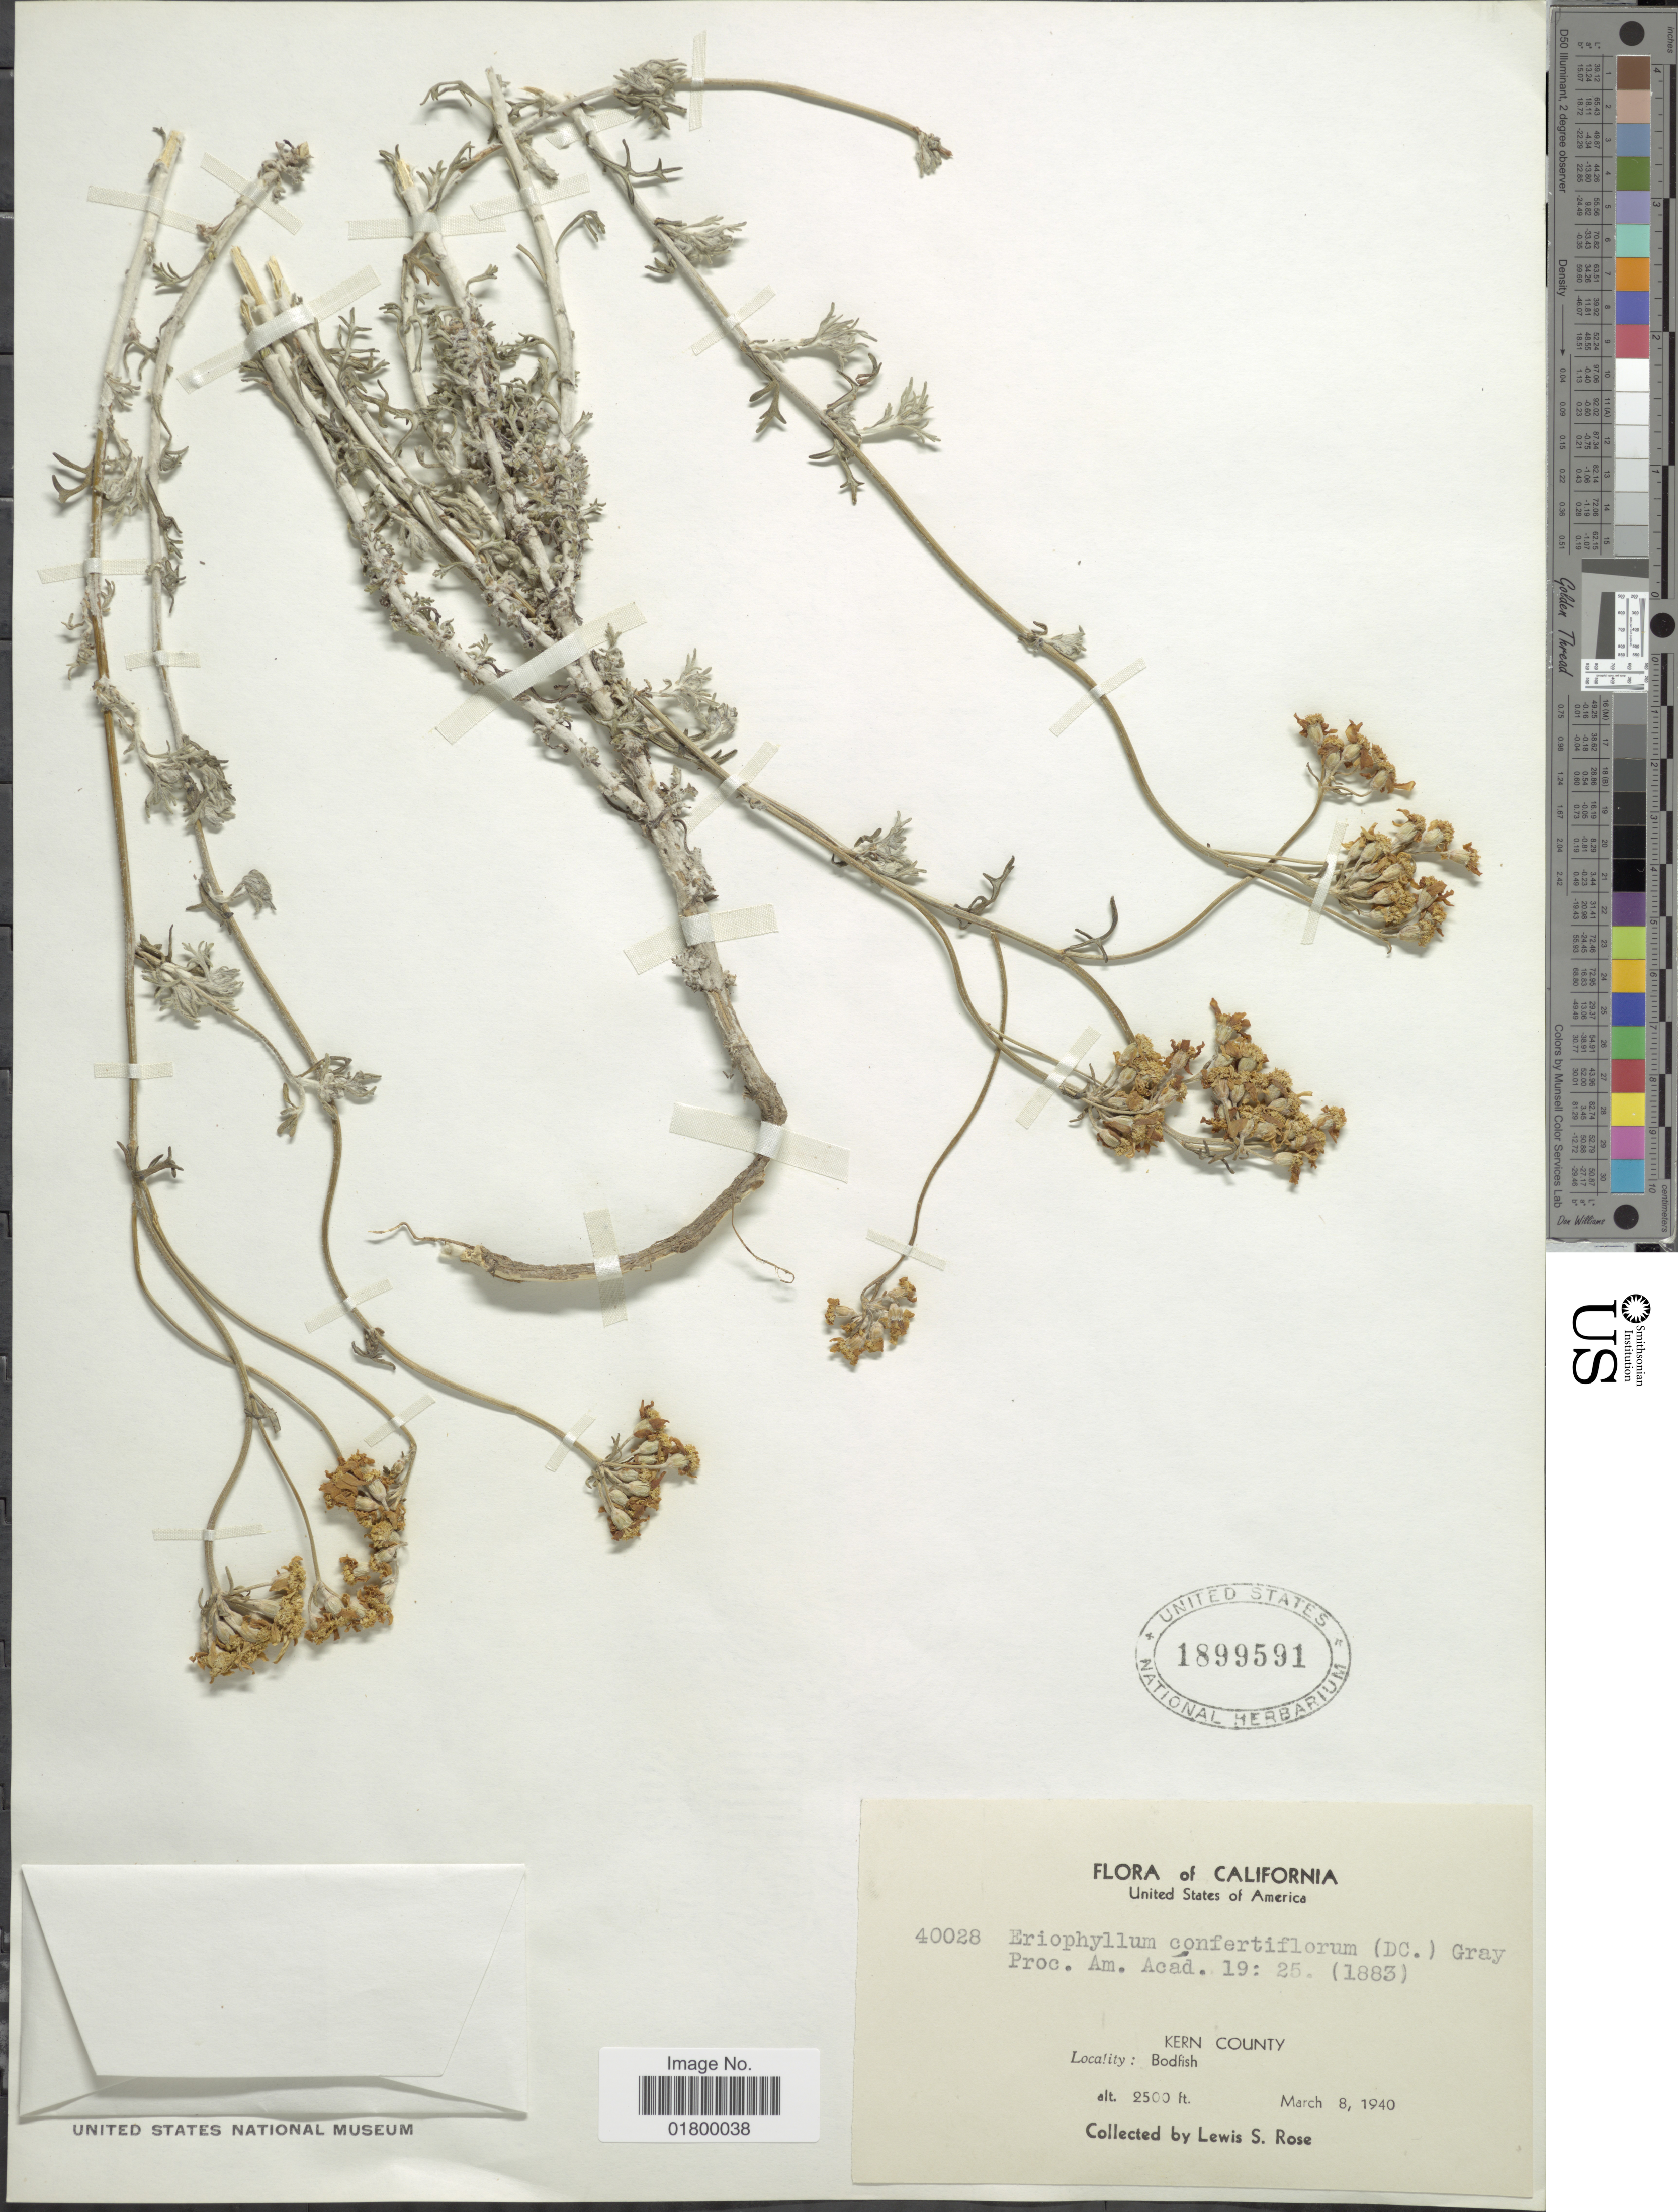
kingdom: Plantae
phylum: Tracheophyta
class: Magnoliopsida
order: Asterales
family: Asteraceae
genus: Eriophyllum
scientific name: Eriophyllum confertiflorum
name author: (DC.) A. Gray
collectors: L. S. Rose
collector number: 40028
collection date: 1940-08-03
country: United States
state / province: California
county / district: Kern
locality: Kern County, Bodfish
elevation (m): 762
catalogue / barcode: US 1899591